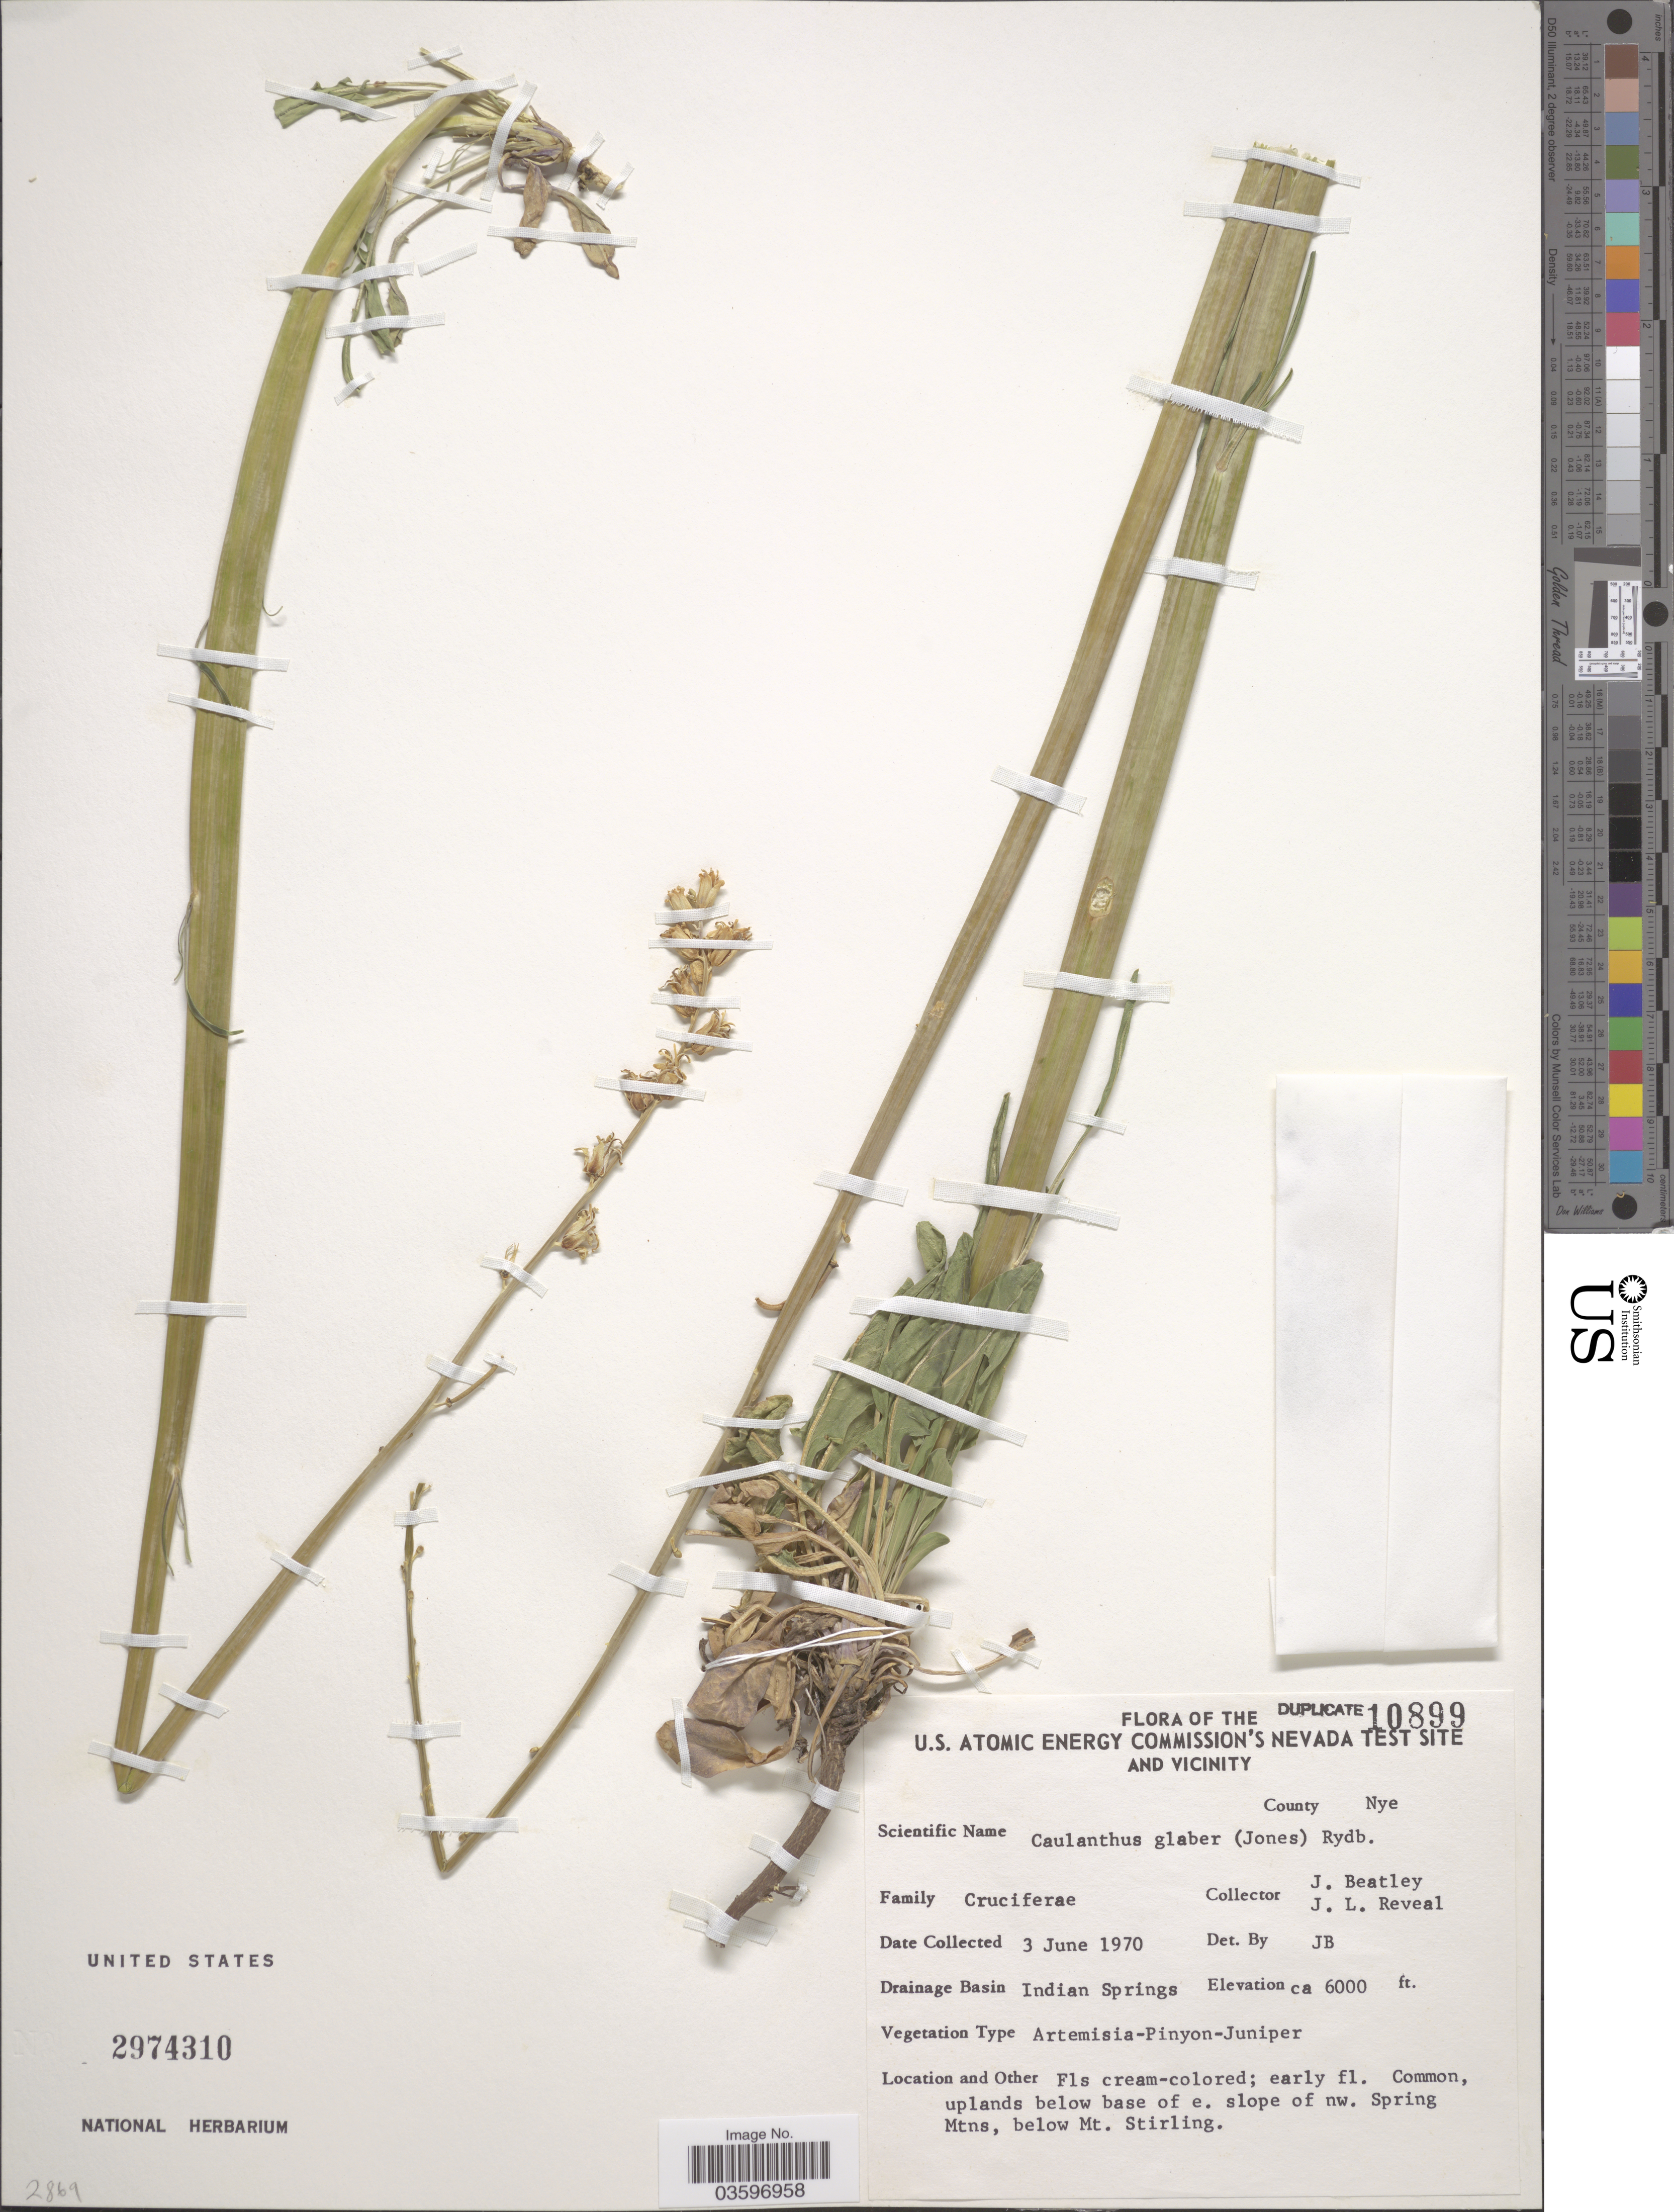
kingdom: Plantae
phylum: Tracheophyta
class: Magnoliopsida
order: Brassicales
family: Brassicaceae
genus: Caulanthus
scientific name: Caulanthus glaber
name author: (M.E. Jones) Rydb.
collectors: J. C. Beatley & J. L. Reveal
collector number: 10899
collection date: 1970-06-03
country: United States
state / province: Nevada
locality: U. S. Atomic Energy Commission's Nevada Test Site and Vicinity. County Nye. Drainage Basin Indian Springs. Uplands below base of e. slope of nw. Spring Mtns, below Mt. Stirling.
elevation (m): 1829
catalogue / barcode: US 2974310